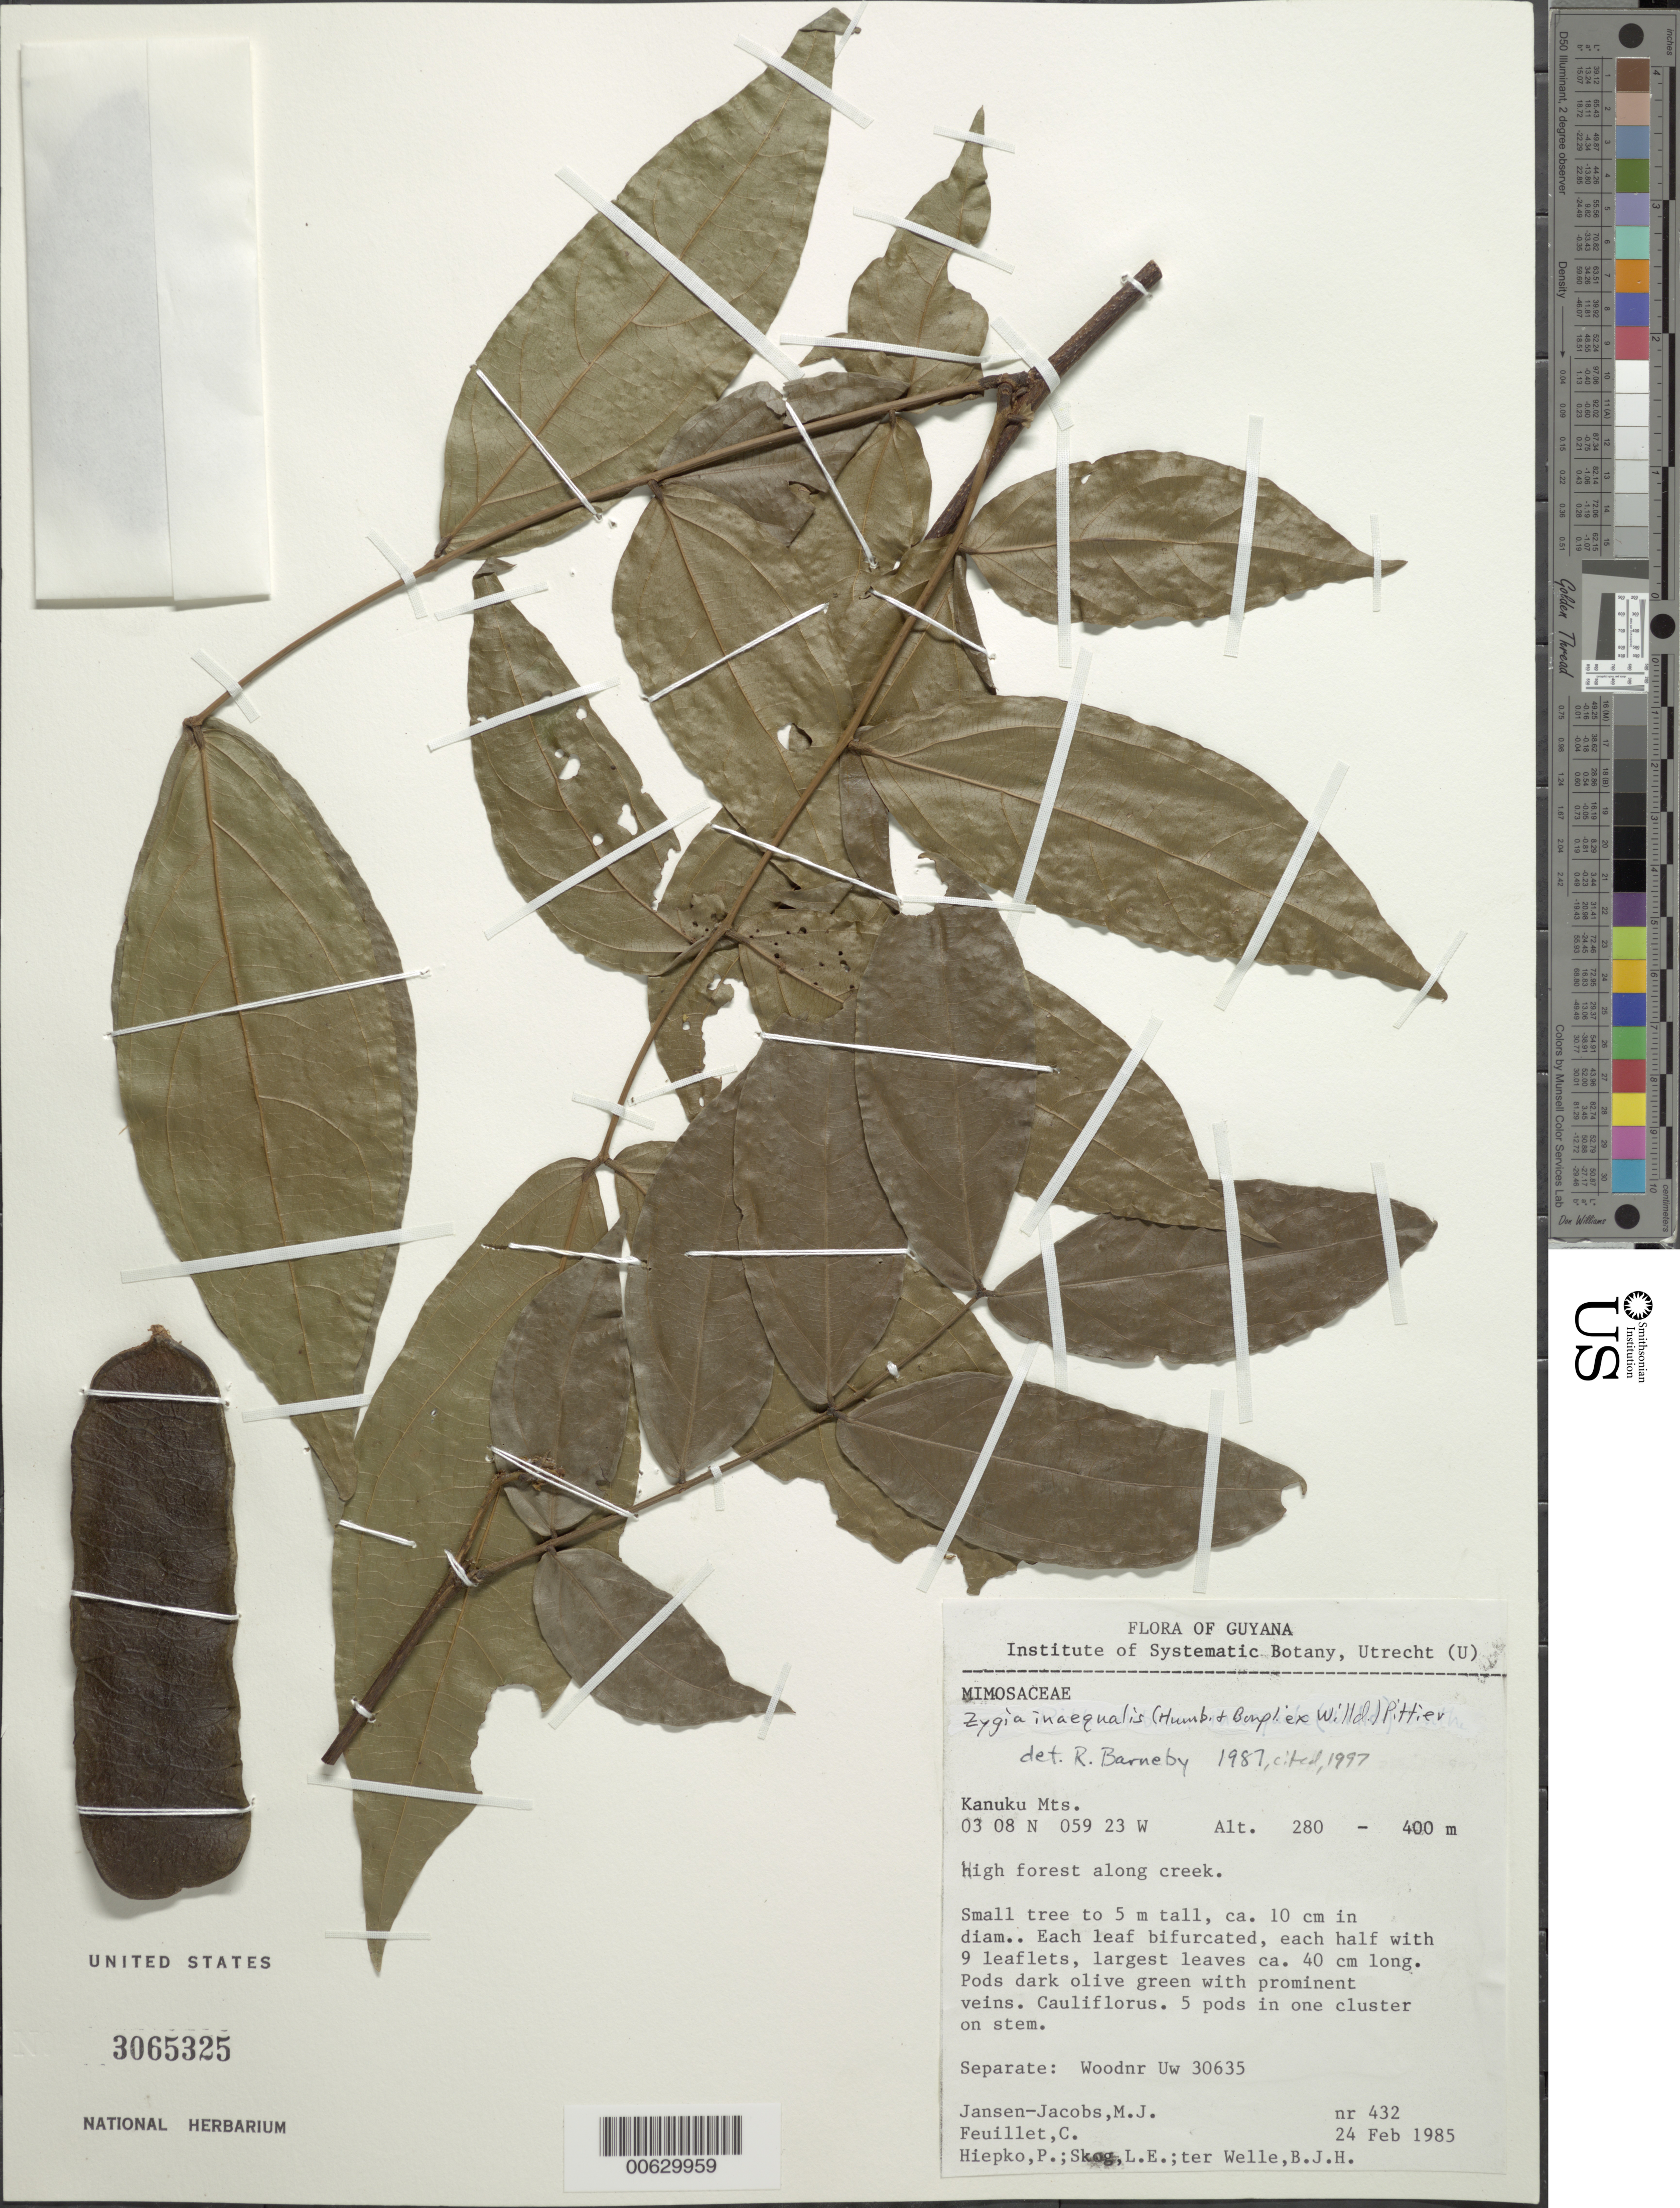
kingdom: Plantae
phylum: Tracheophyta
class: Magnoliopsida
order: Fabales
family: Fabaceae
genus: Zygia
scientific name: Zygia inaequalis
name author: (Humb. & Bonpl. ex Willd.) Pittier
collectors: M. J. Jansen-Jacobs, C. Feuillet, P. H. Hiepko, L. E. Skog & B. Welle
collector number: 432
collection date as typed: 24-Feb-85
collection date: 1985-02-24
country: Guyana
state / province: U. Takutu-U. Essequibo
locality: Kanuku Mts.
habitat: High forest along creek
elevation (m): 280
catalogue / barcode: US 3065325